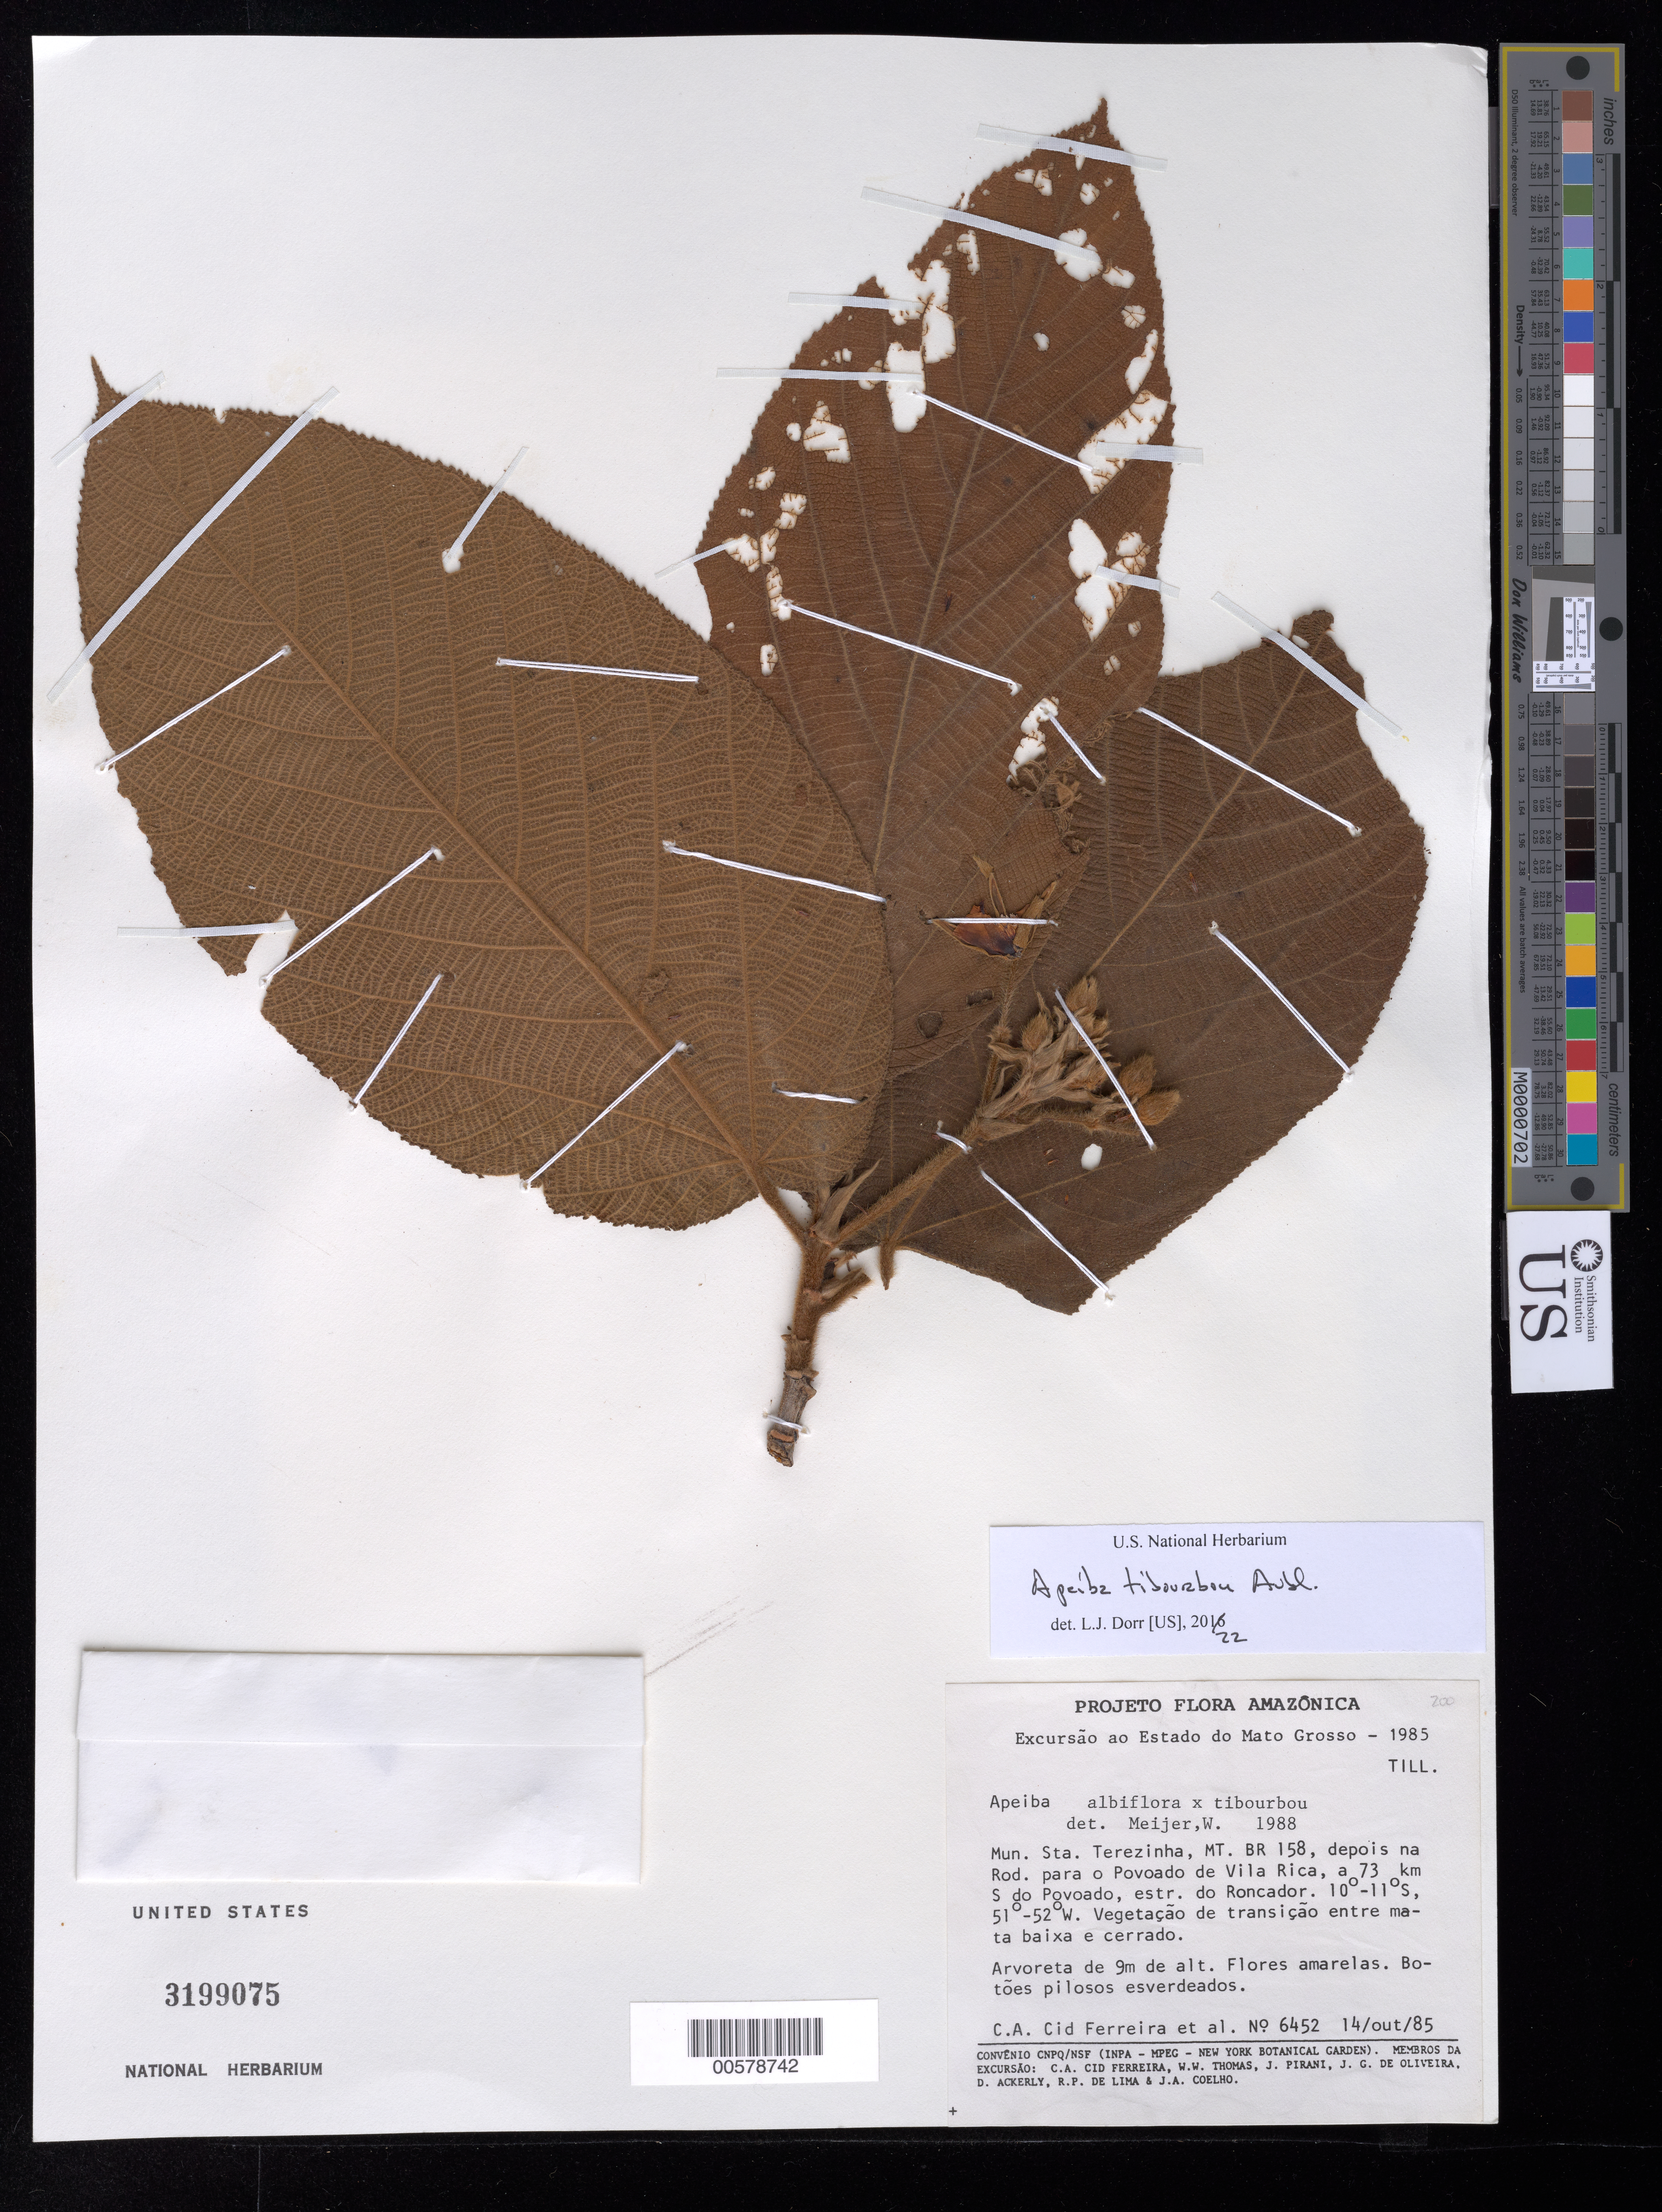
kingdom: Plantae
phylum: Tracheophyta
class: Magnoliopsida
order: Malvales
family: Malvaceae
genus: Apeiba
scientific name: Apeiba tibourbou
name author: Aubl.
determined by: Dorr, L. J., (BOT), Smithsonian Institution - National Museum of Natural History (UNITED STATES)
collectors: C. A. Cid Ferreira, W. W. Thomas, J. R. Pirani & J. Oliveira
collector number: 6452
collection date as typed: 14 Oct 1985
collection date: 1985-10-14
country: Brazil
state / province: Mato Grosso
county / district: Santa Terezinha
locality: MT. BR 158, depois na Rod. para o Povoado de Vila Rica, a 73 km S do Povoado, estr. do Roncador. 10°-11°S, 50°-51°W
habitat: Vegetaçao de transiçao entre mata baixa e cerrado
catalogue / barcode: US 3199075